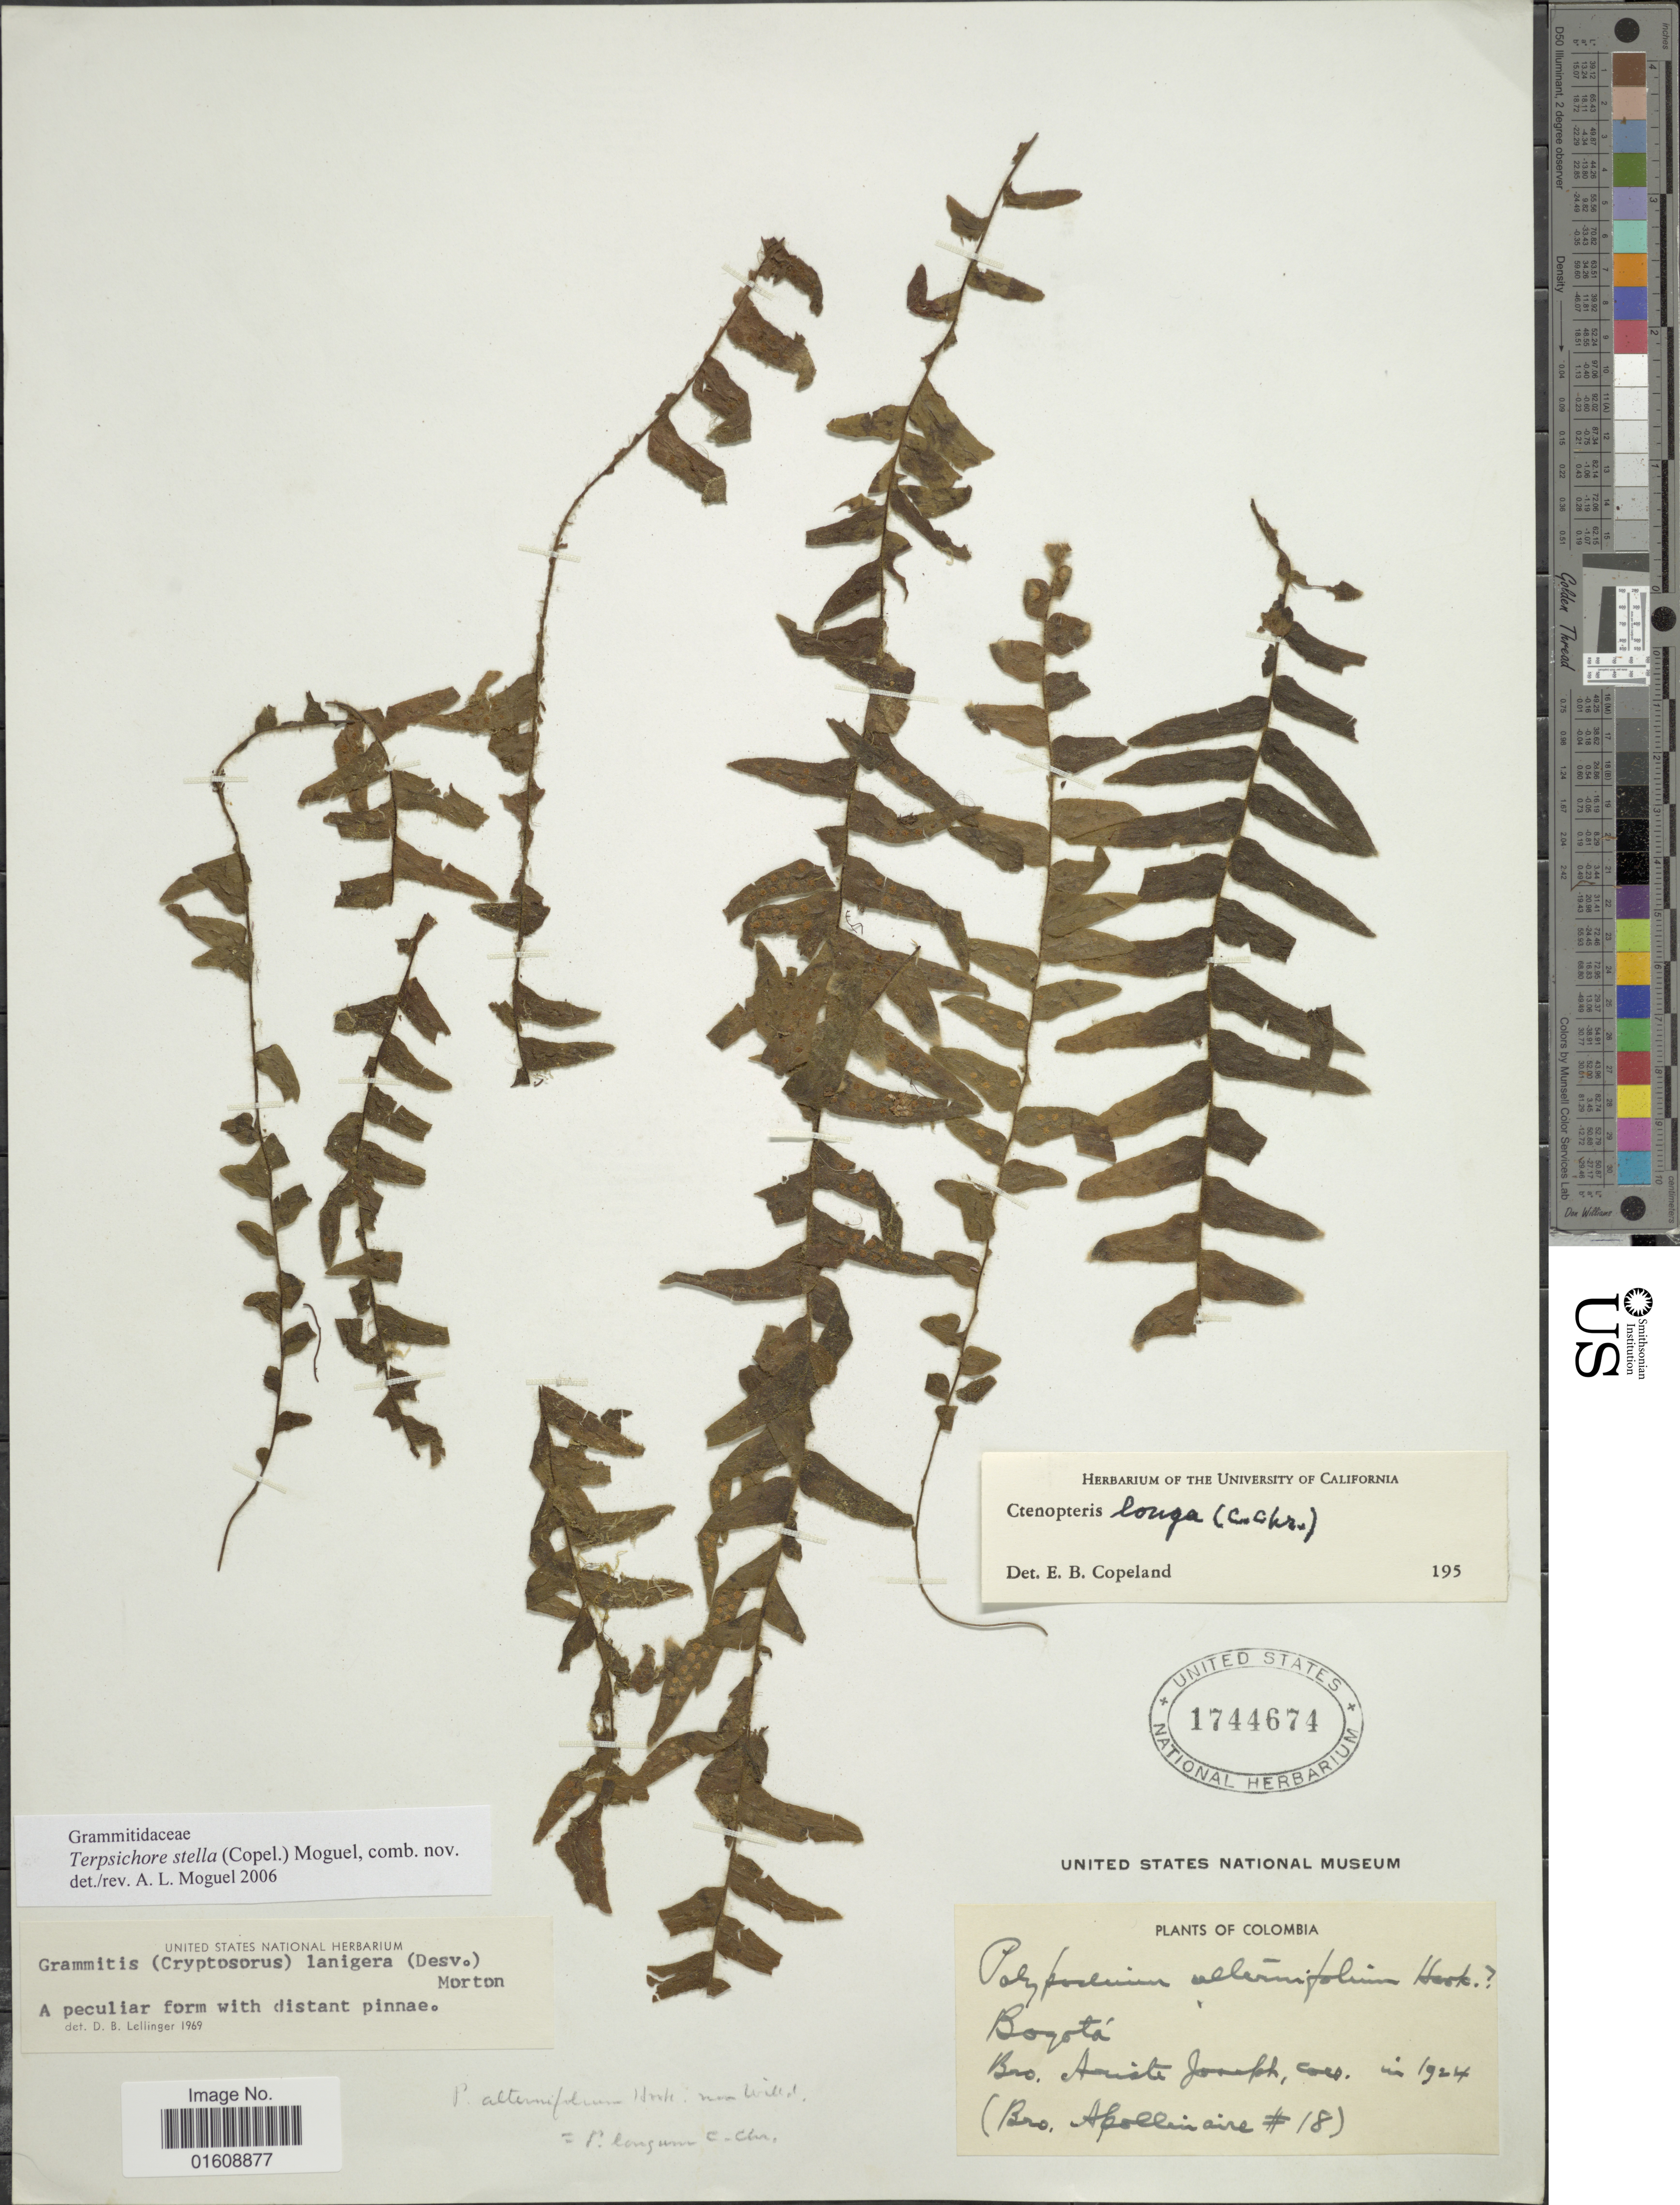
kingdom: Plantae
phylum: Tracheophyta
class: Polypodiopsida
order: Polypodiales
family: Polypodiaceae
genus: Alansmia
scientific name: Alansmia stella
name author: (Copel.) Moguel & M. Kessler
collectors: Bro. Ariste-Joseph & Bro. Apollinaire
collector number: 18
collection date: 1924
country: Colombia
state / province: Bogota D.C.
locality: Bogotá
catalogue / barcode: US 1744674